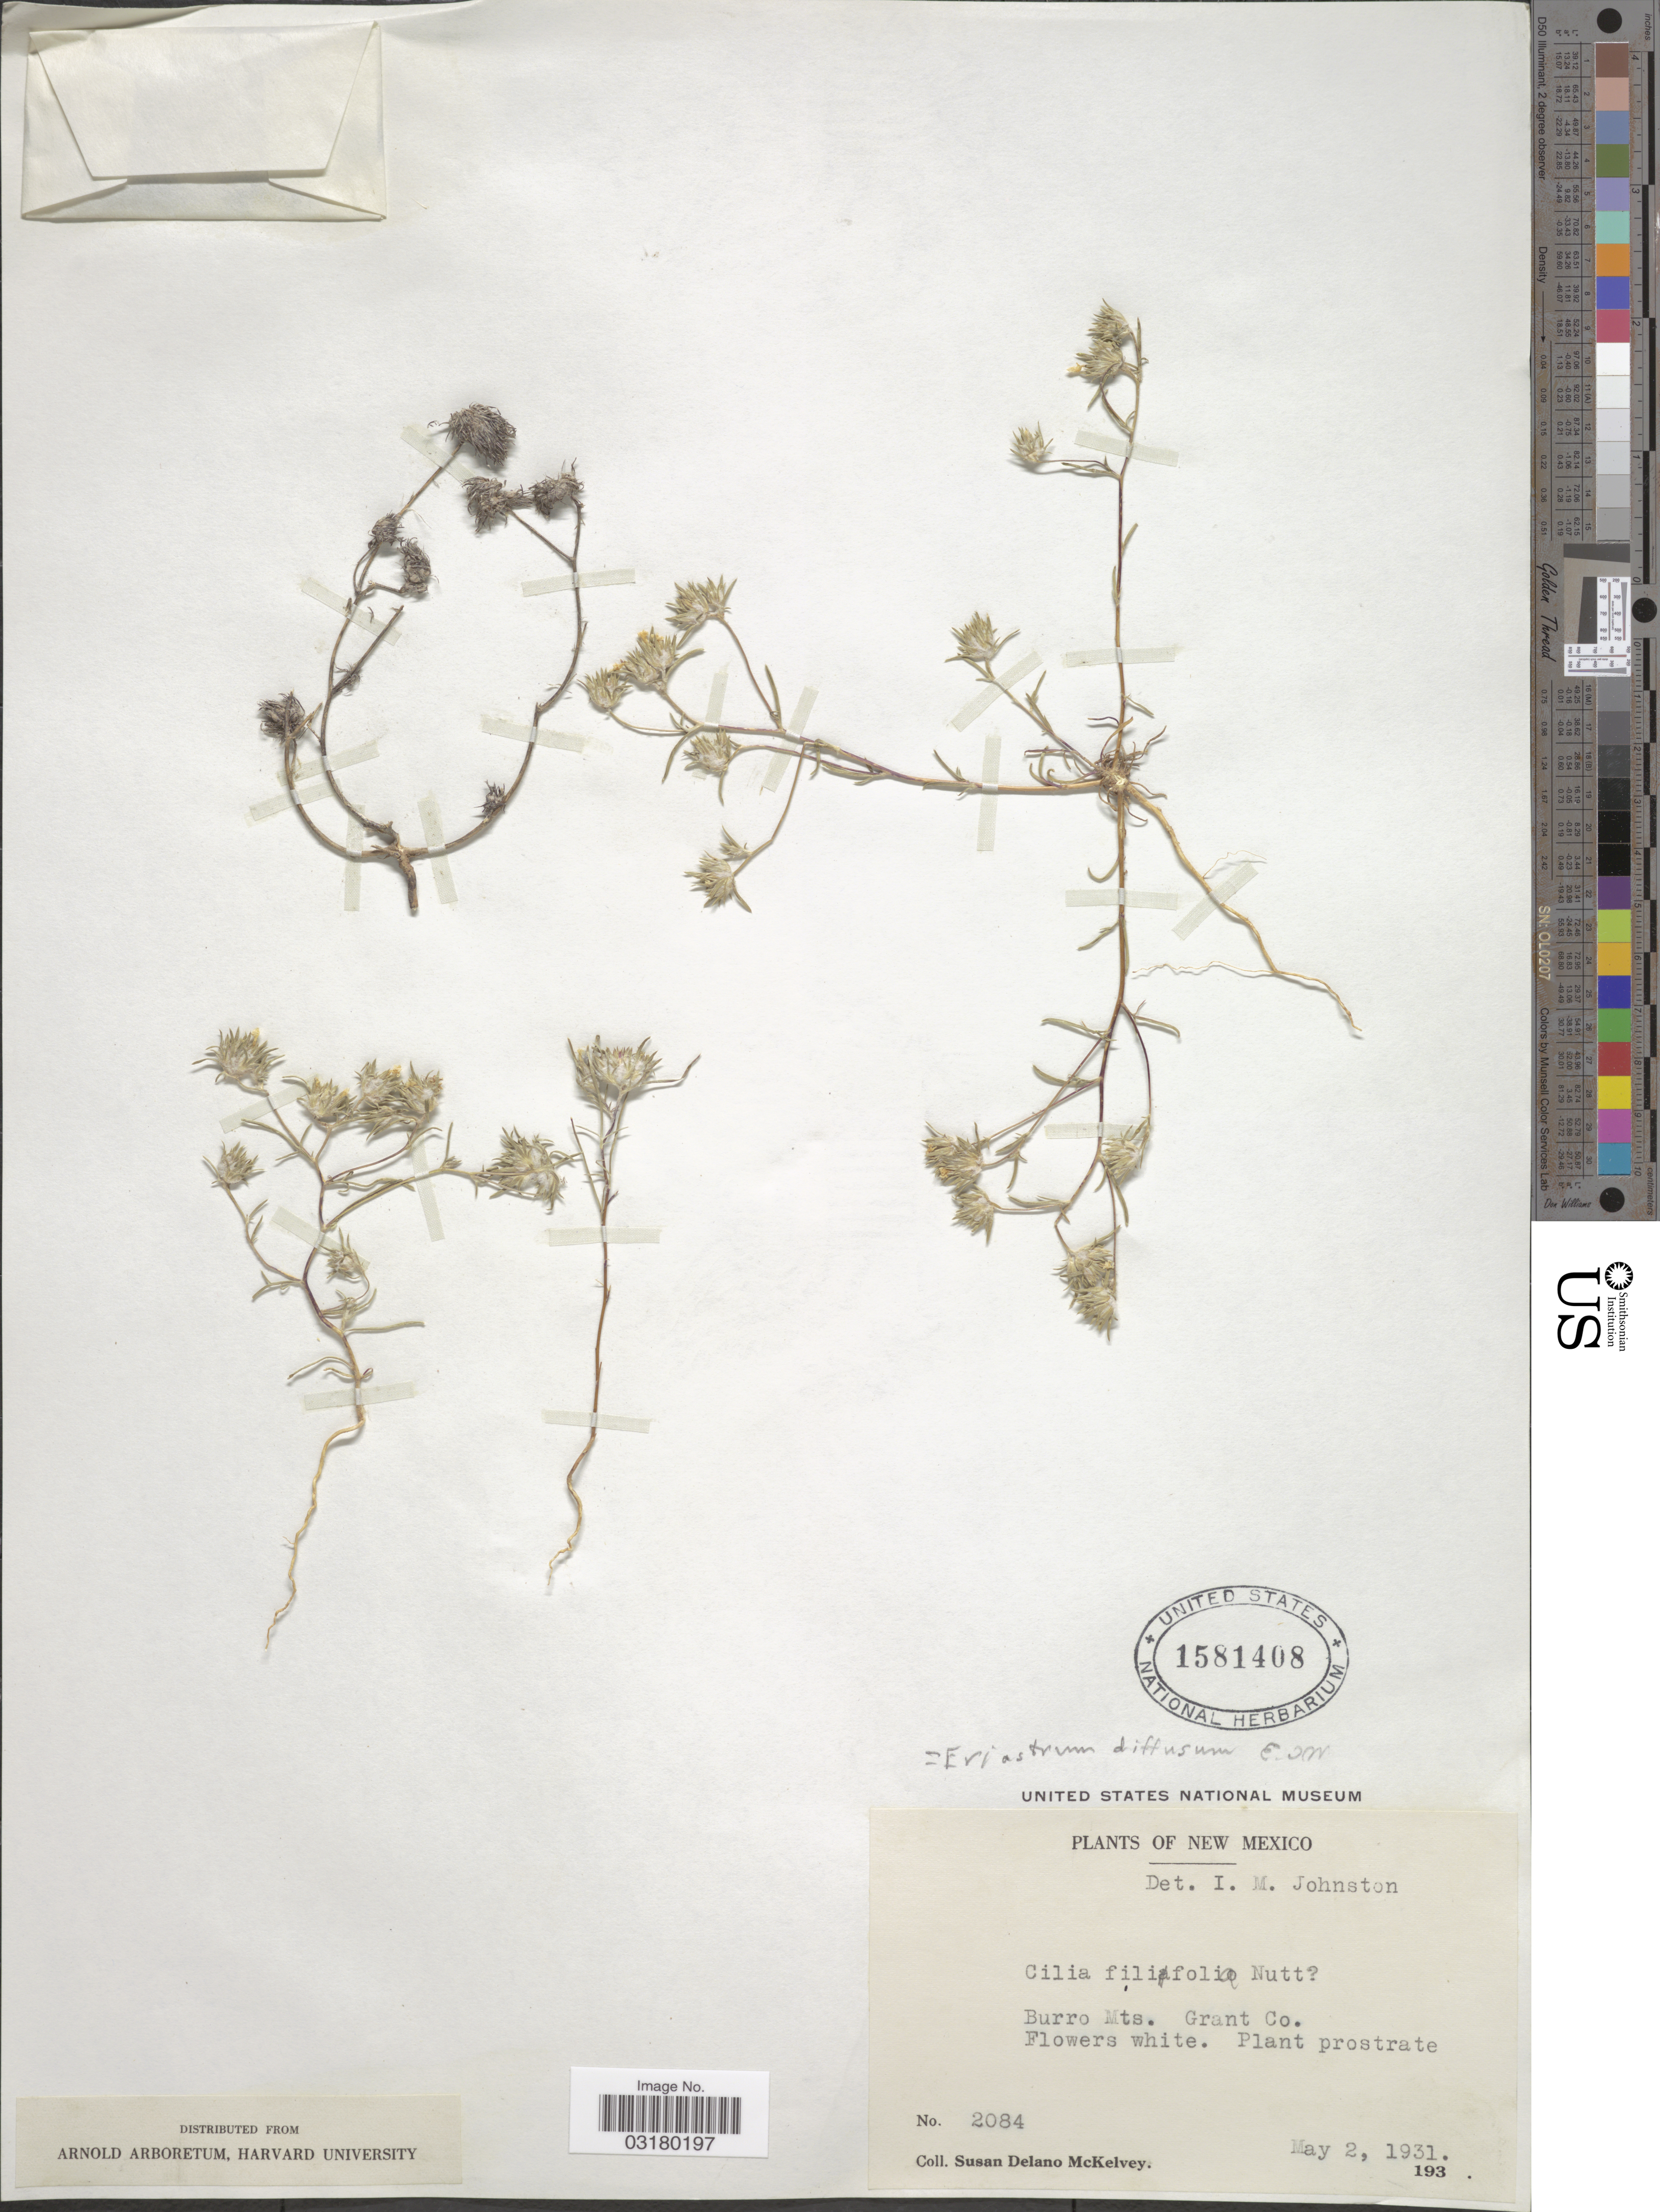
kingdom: Plantae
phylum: Tracheophyta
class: Magnoliopsida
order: Ericales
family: Polemoniaceae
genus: Eriastrum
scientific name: Eriastrum diffusum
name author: (A. Gray) H. Mason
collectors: S. A. McKelvey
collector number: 2084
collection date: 1931-05-02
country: United States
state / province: New Mexico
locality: Burro Mts. Grant Co.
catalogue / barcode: US 1581408